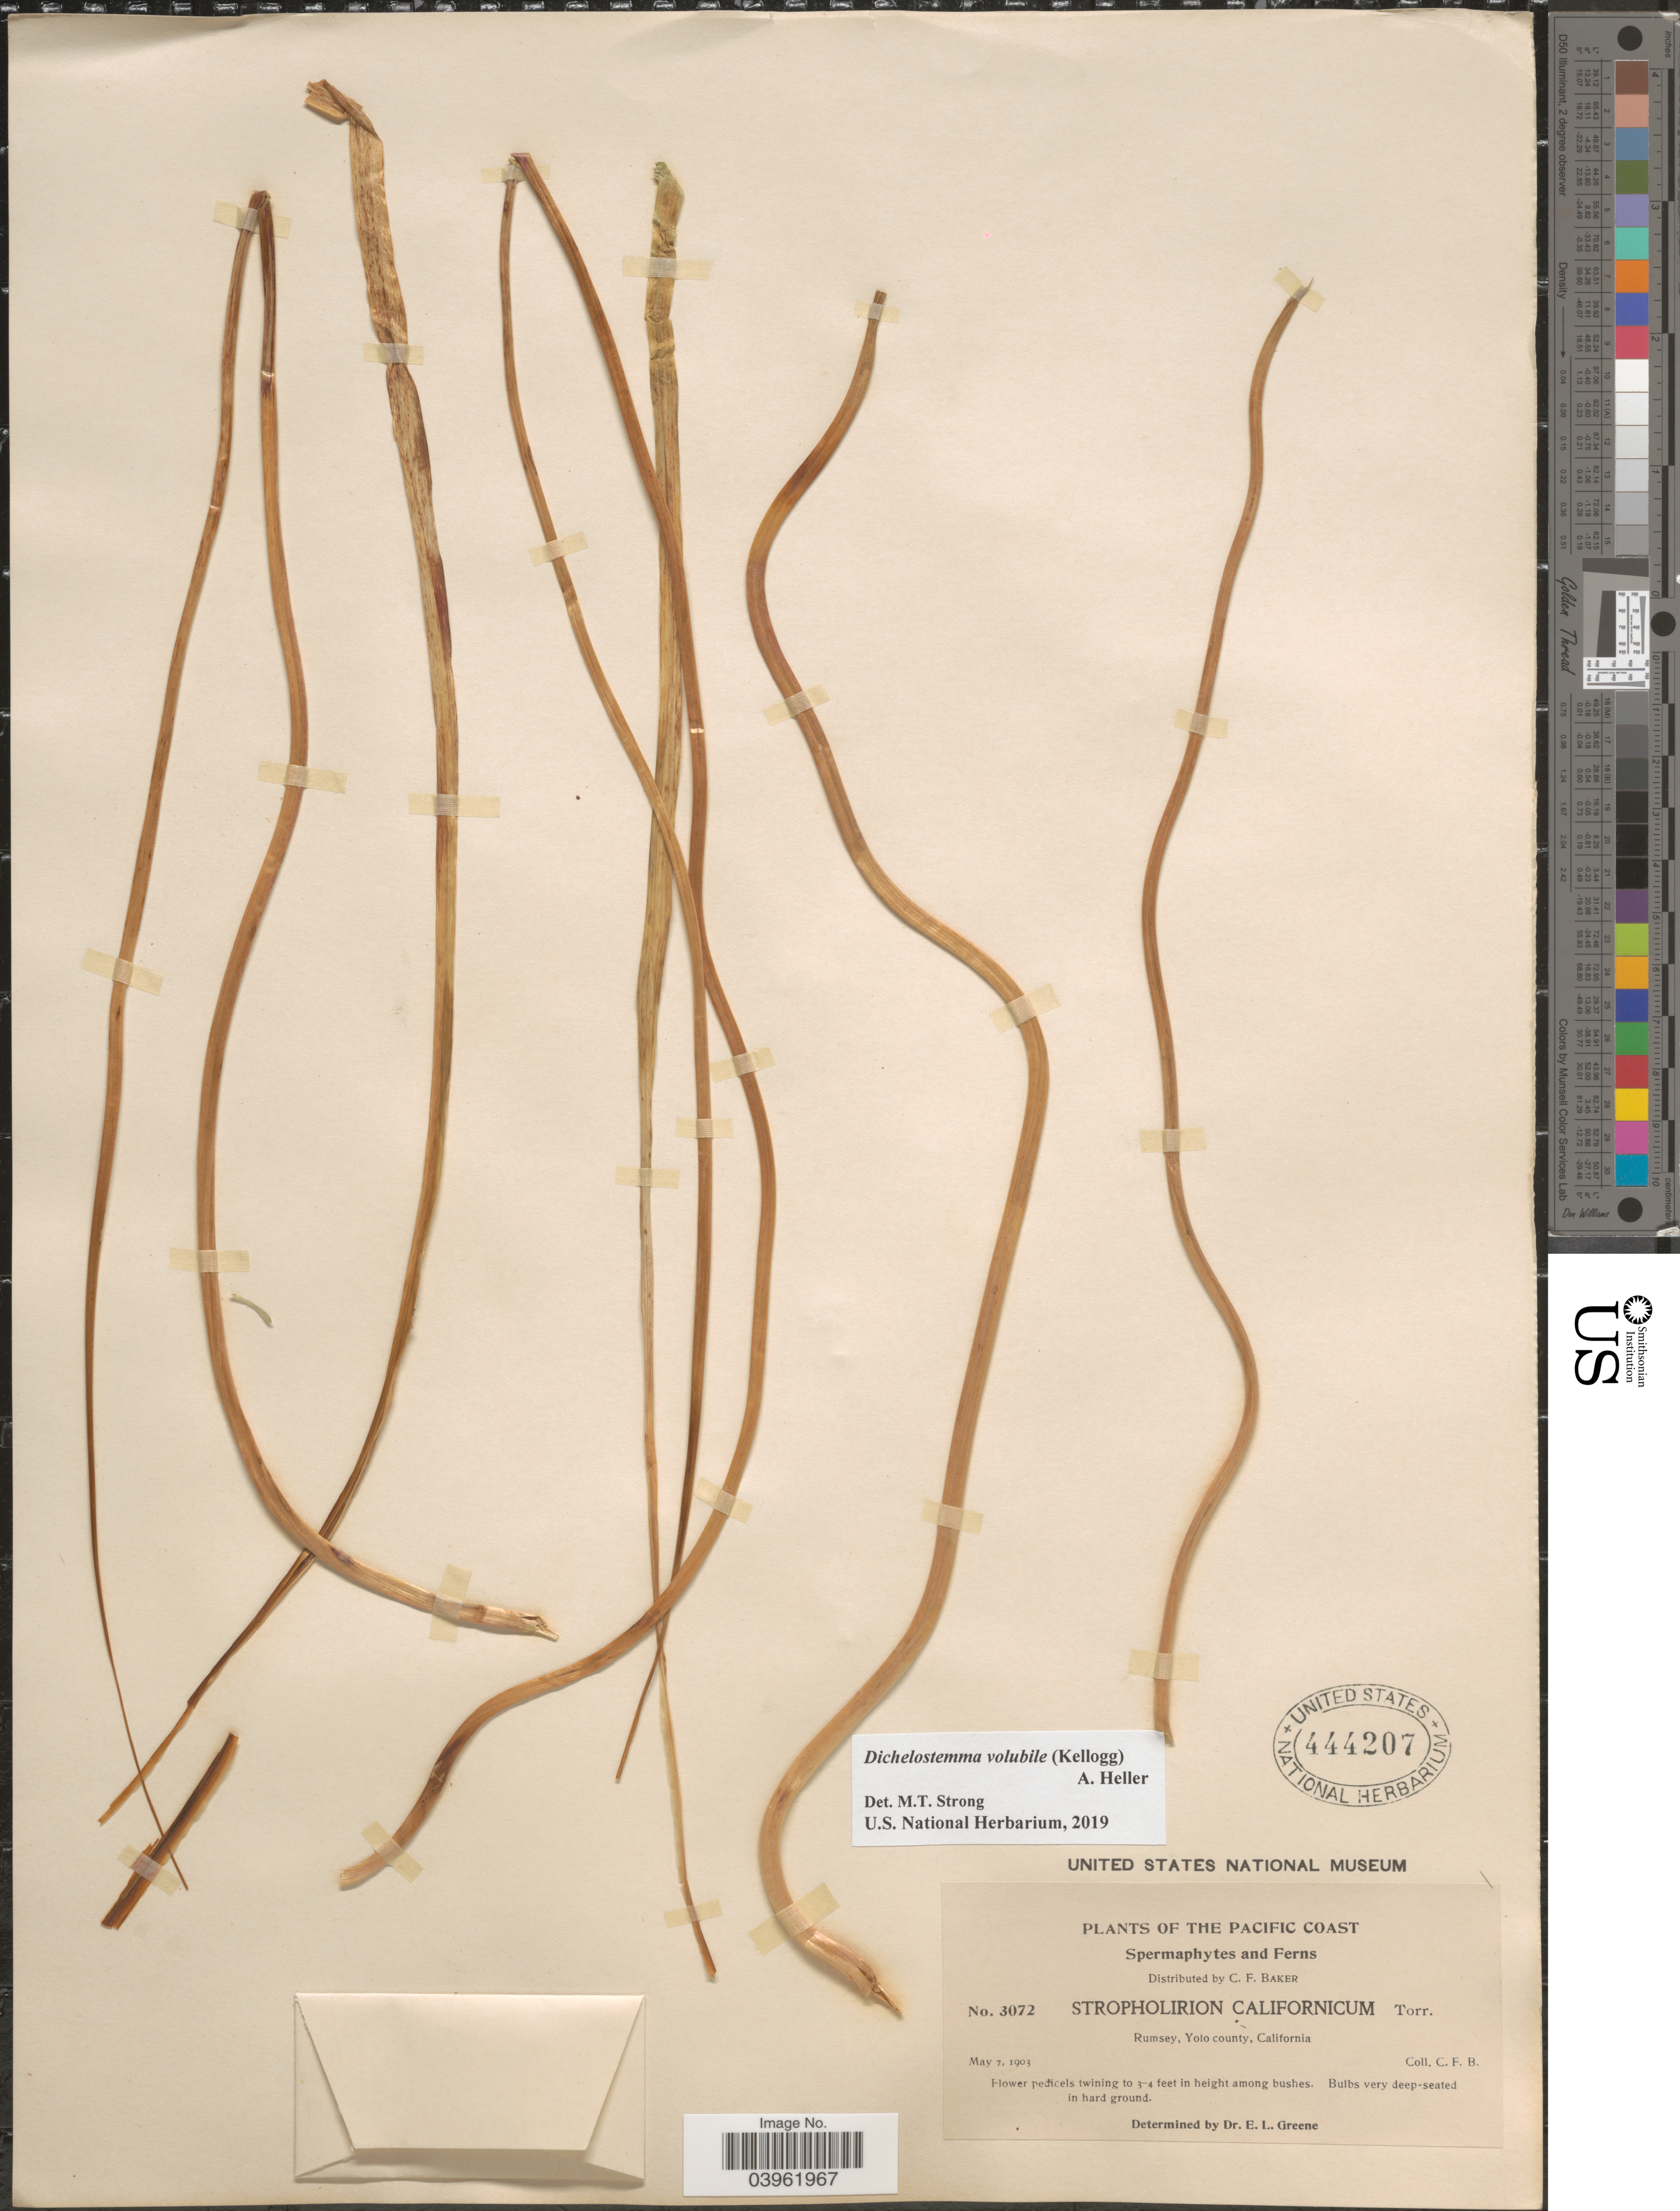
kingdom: Plantae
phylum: Tracheophyta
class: Liliopsida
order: Asparagales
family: Asparagaceae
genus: Dichelostemma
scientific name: Dichelostemma volubile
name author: A. Heller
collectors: C. F. Baker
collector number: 3072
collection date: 1903-05-07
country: United States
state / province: California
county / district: Yolo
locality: The Pacific Coast. Rumsey, Yolo county.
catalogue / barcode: US 444207